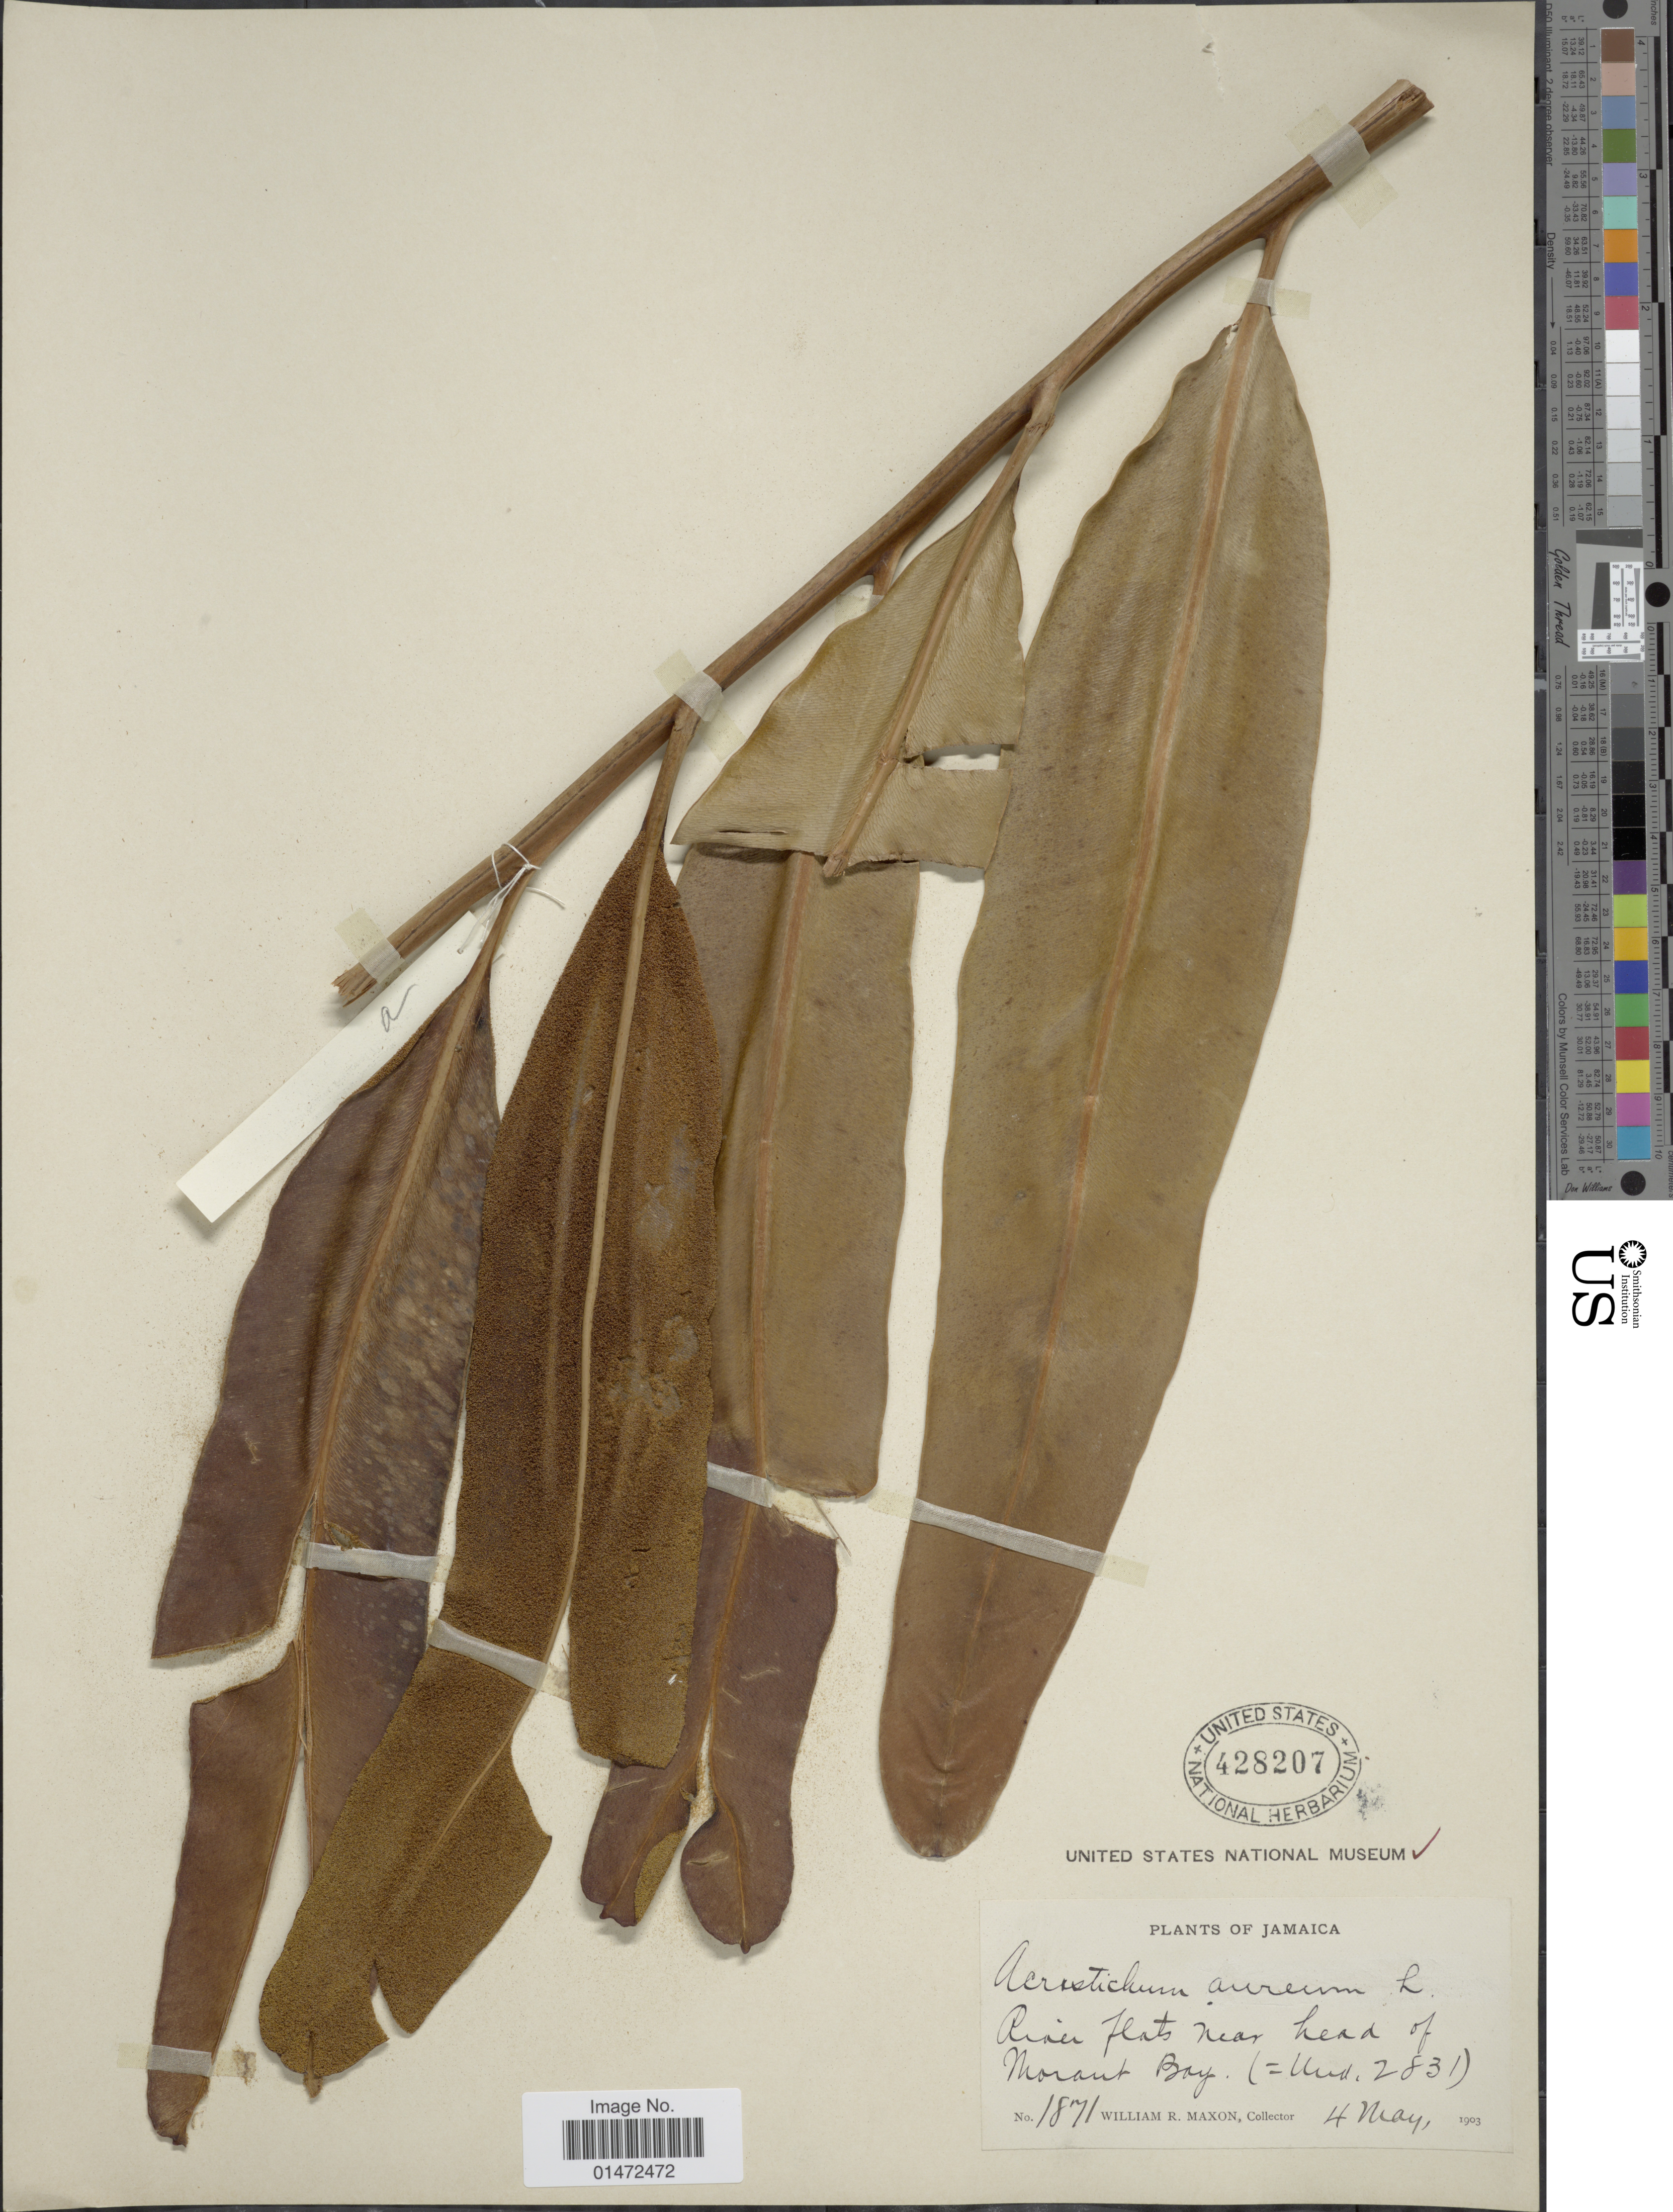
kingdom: Plantae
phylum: Tracheophyta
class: Polypodiopsida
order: Polypodiales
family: Pteridaceae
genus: Acrostichum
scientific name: Acrostichum aureum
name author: L.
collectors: W. R. Maxon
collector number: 1871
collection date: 1903-05-04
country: Jamaica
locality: River flats near head of Morant Bay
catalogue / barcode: US 428207